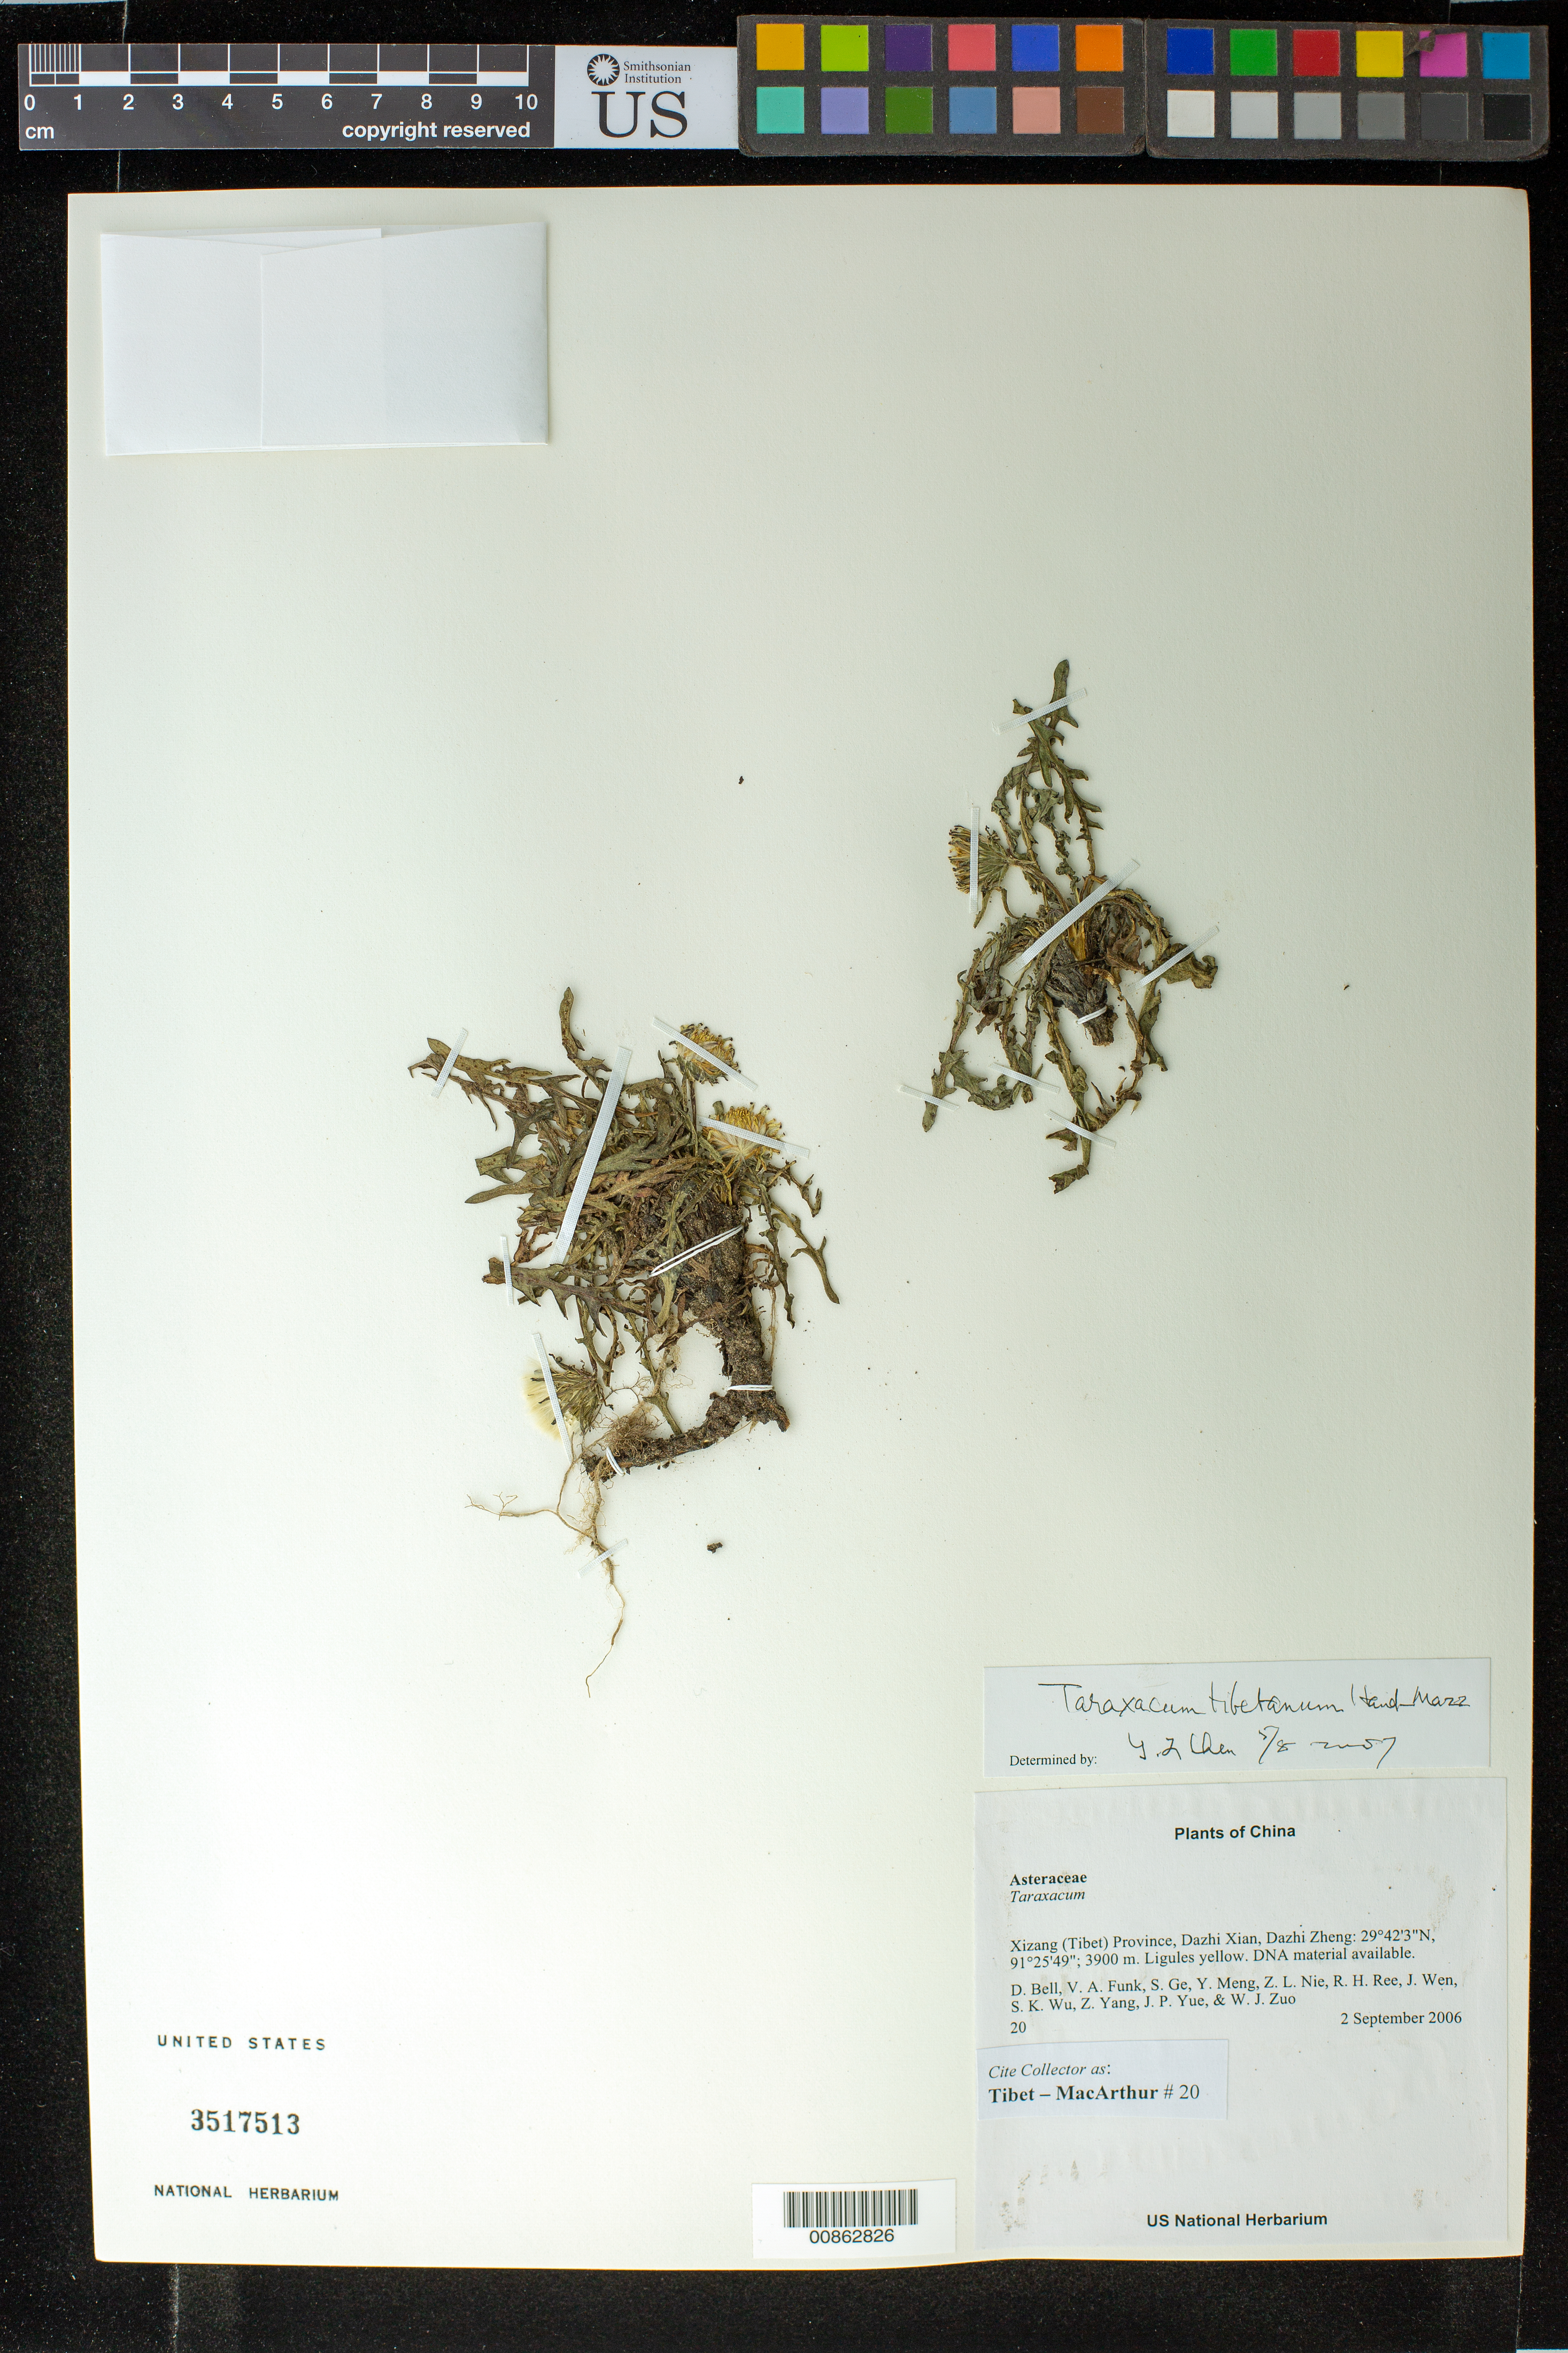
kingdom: Plantae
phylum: Tracheophyta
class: Magnoliopsida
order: Asterales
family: Asteraceae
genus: Taraxacum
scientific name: Taraxacum tibetanum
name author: Hand.-Mazz.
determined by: Yilin Chen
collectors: Tibet-MacArthur, D. A. Bell, V. Funk, S. Ge, Y. Meng, Z. Nie, R. Ree, J. Wen, S. K. Wu, Z. Yang, J. Yue & W. Zuo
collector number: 20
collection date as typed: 02 Sep 2006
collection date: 2006-09-02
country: China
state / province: Xizang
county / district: Dazhi Xian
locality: Dazhi Zheng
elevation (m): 3900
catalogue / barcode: US 3517513